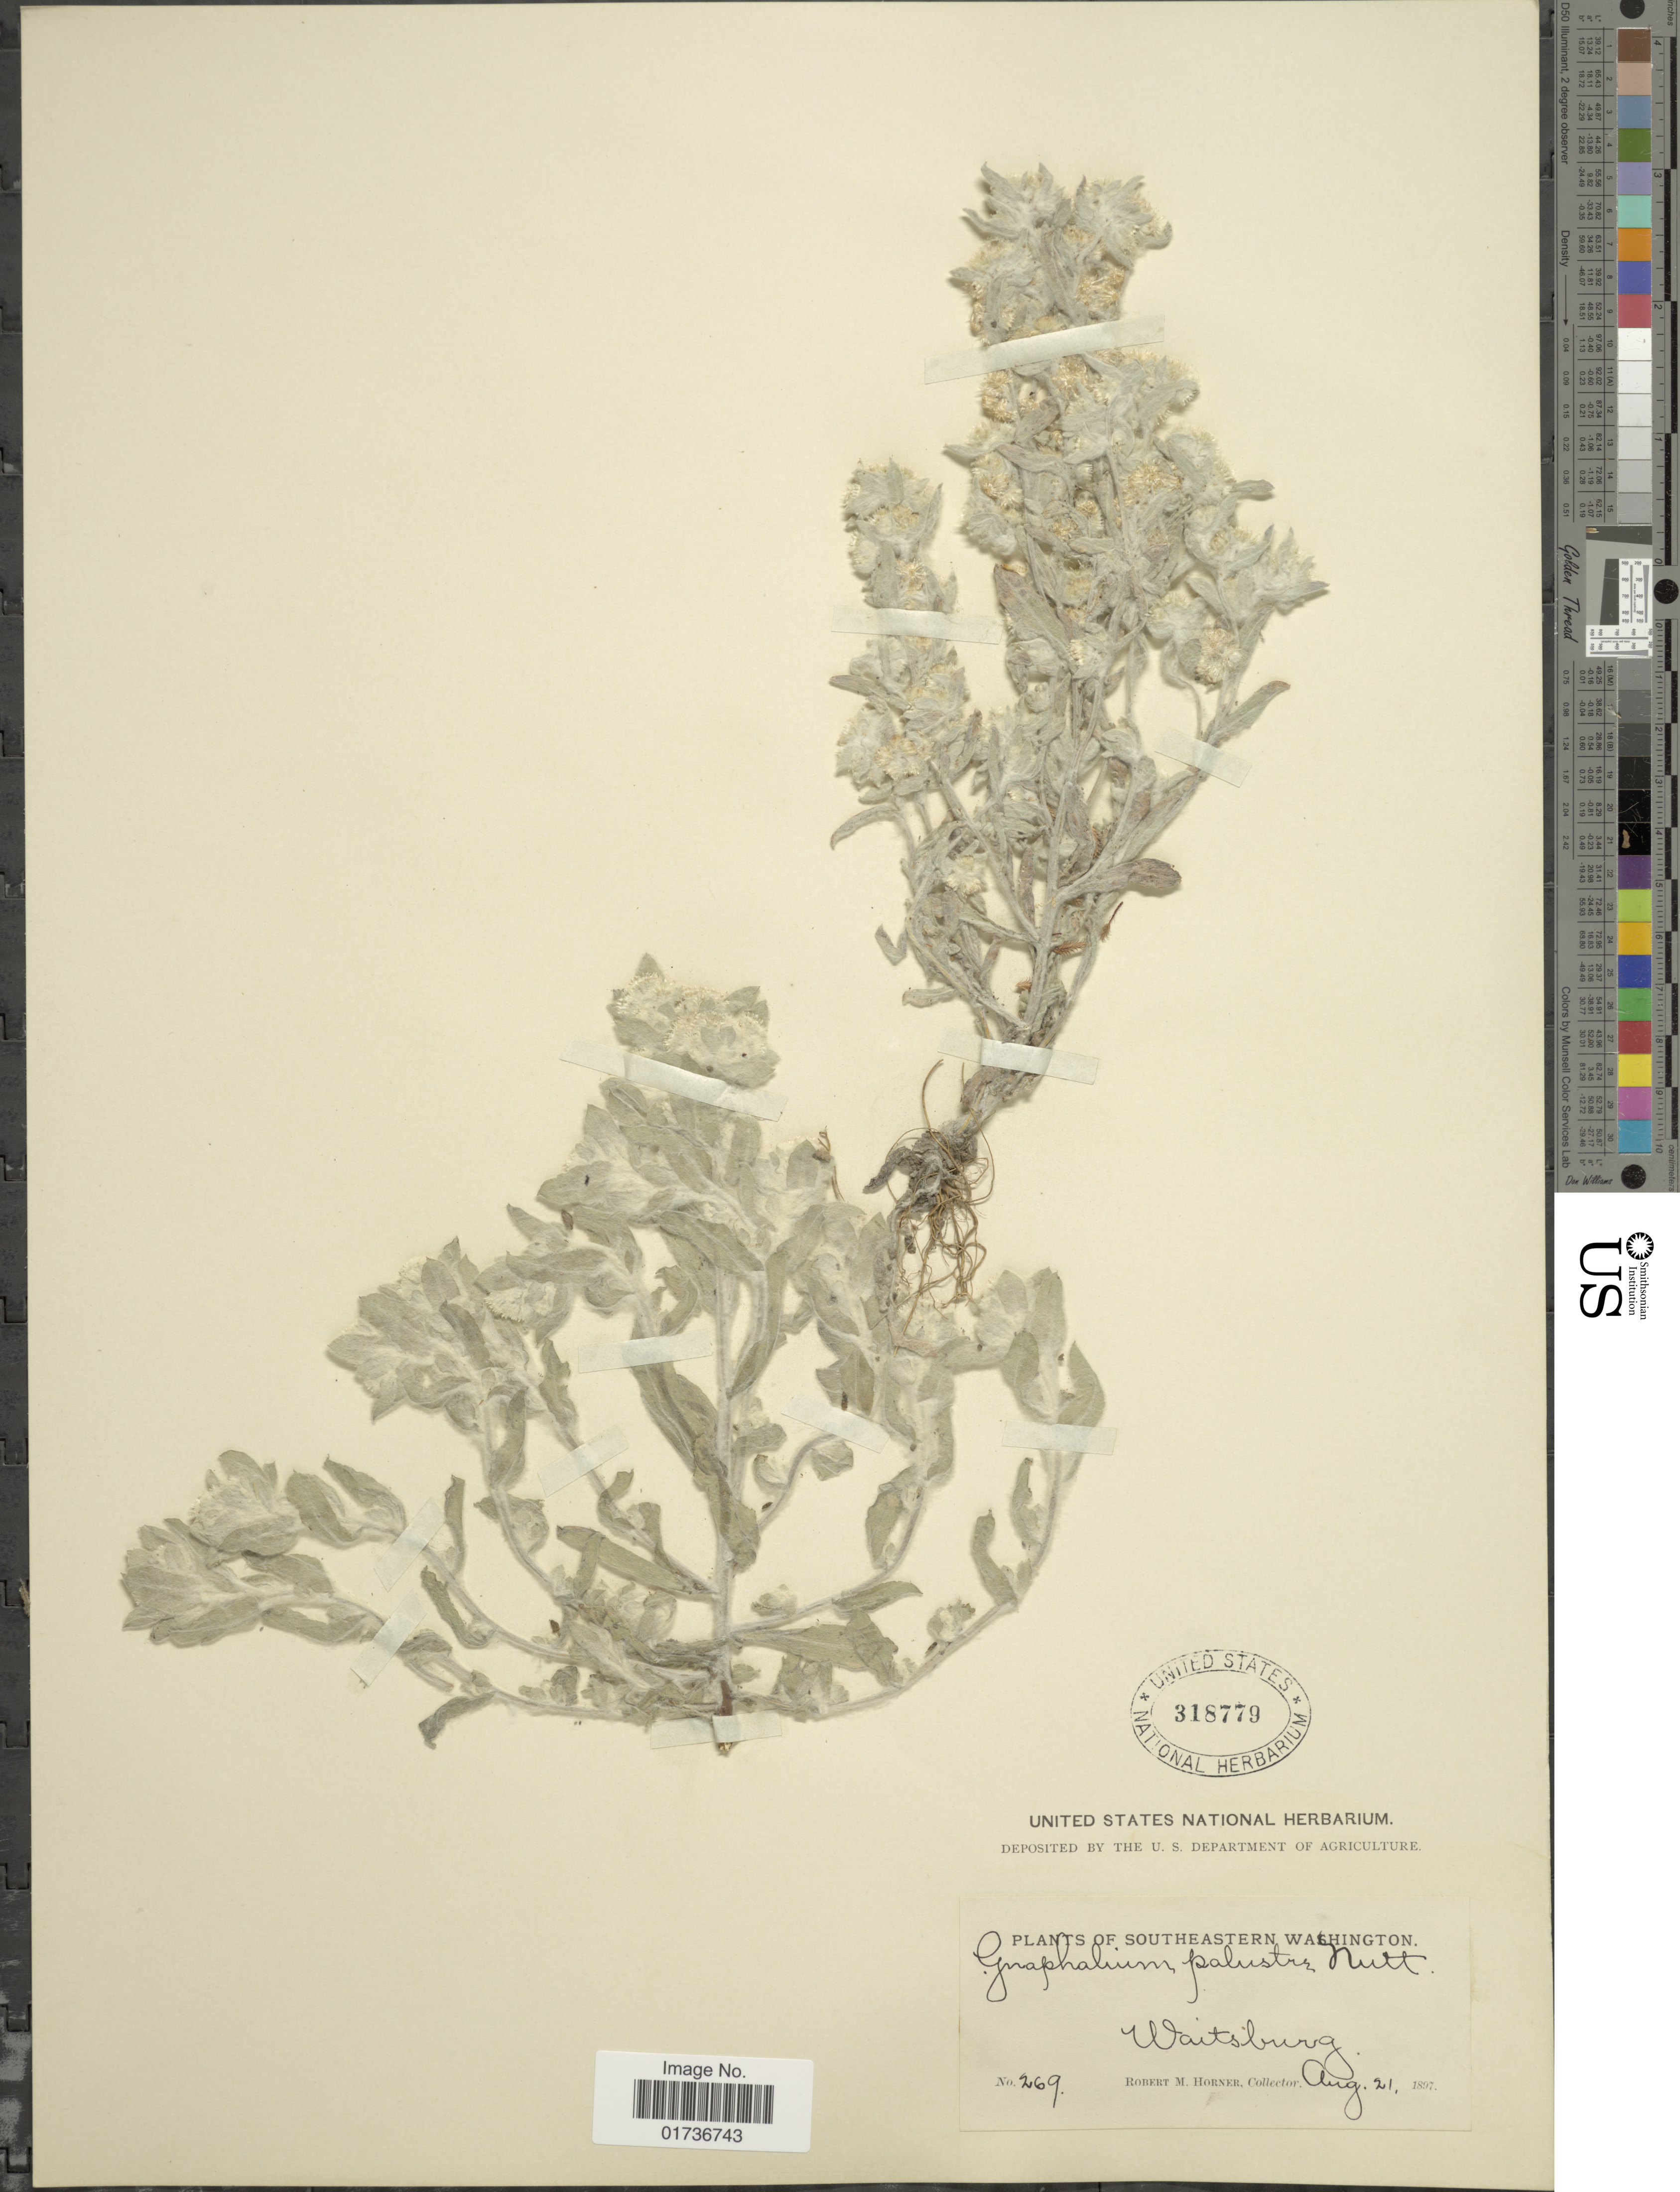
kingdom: Plantae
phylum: Tracheophyta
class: Magnoliopsida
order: Asterales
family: Asteraceae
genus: Gnaphalium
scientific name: Gnaphalium palustre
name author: Nutt.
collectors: R. Horner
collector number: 269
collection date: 1897-08-21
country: United States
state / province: Washington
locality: Southeastern Washington, Waitsburg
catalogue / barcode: US 318779